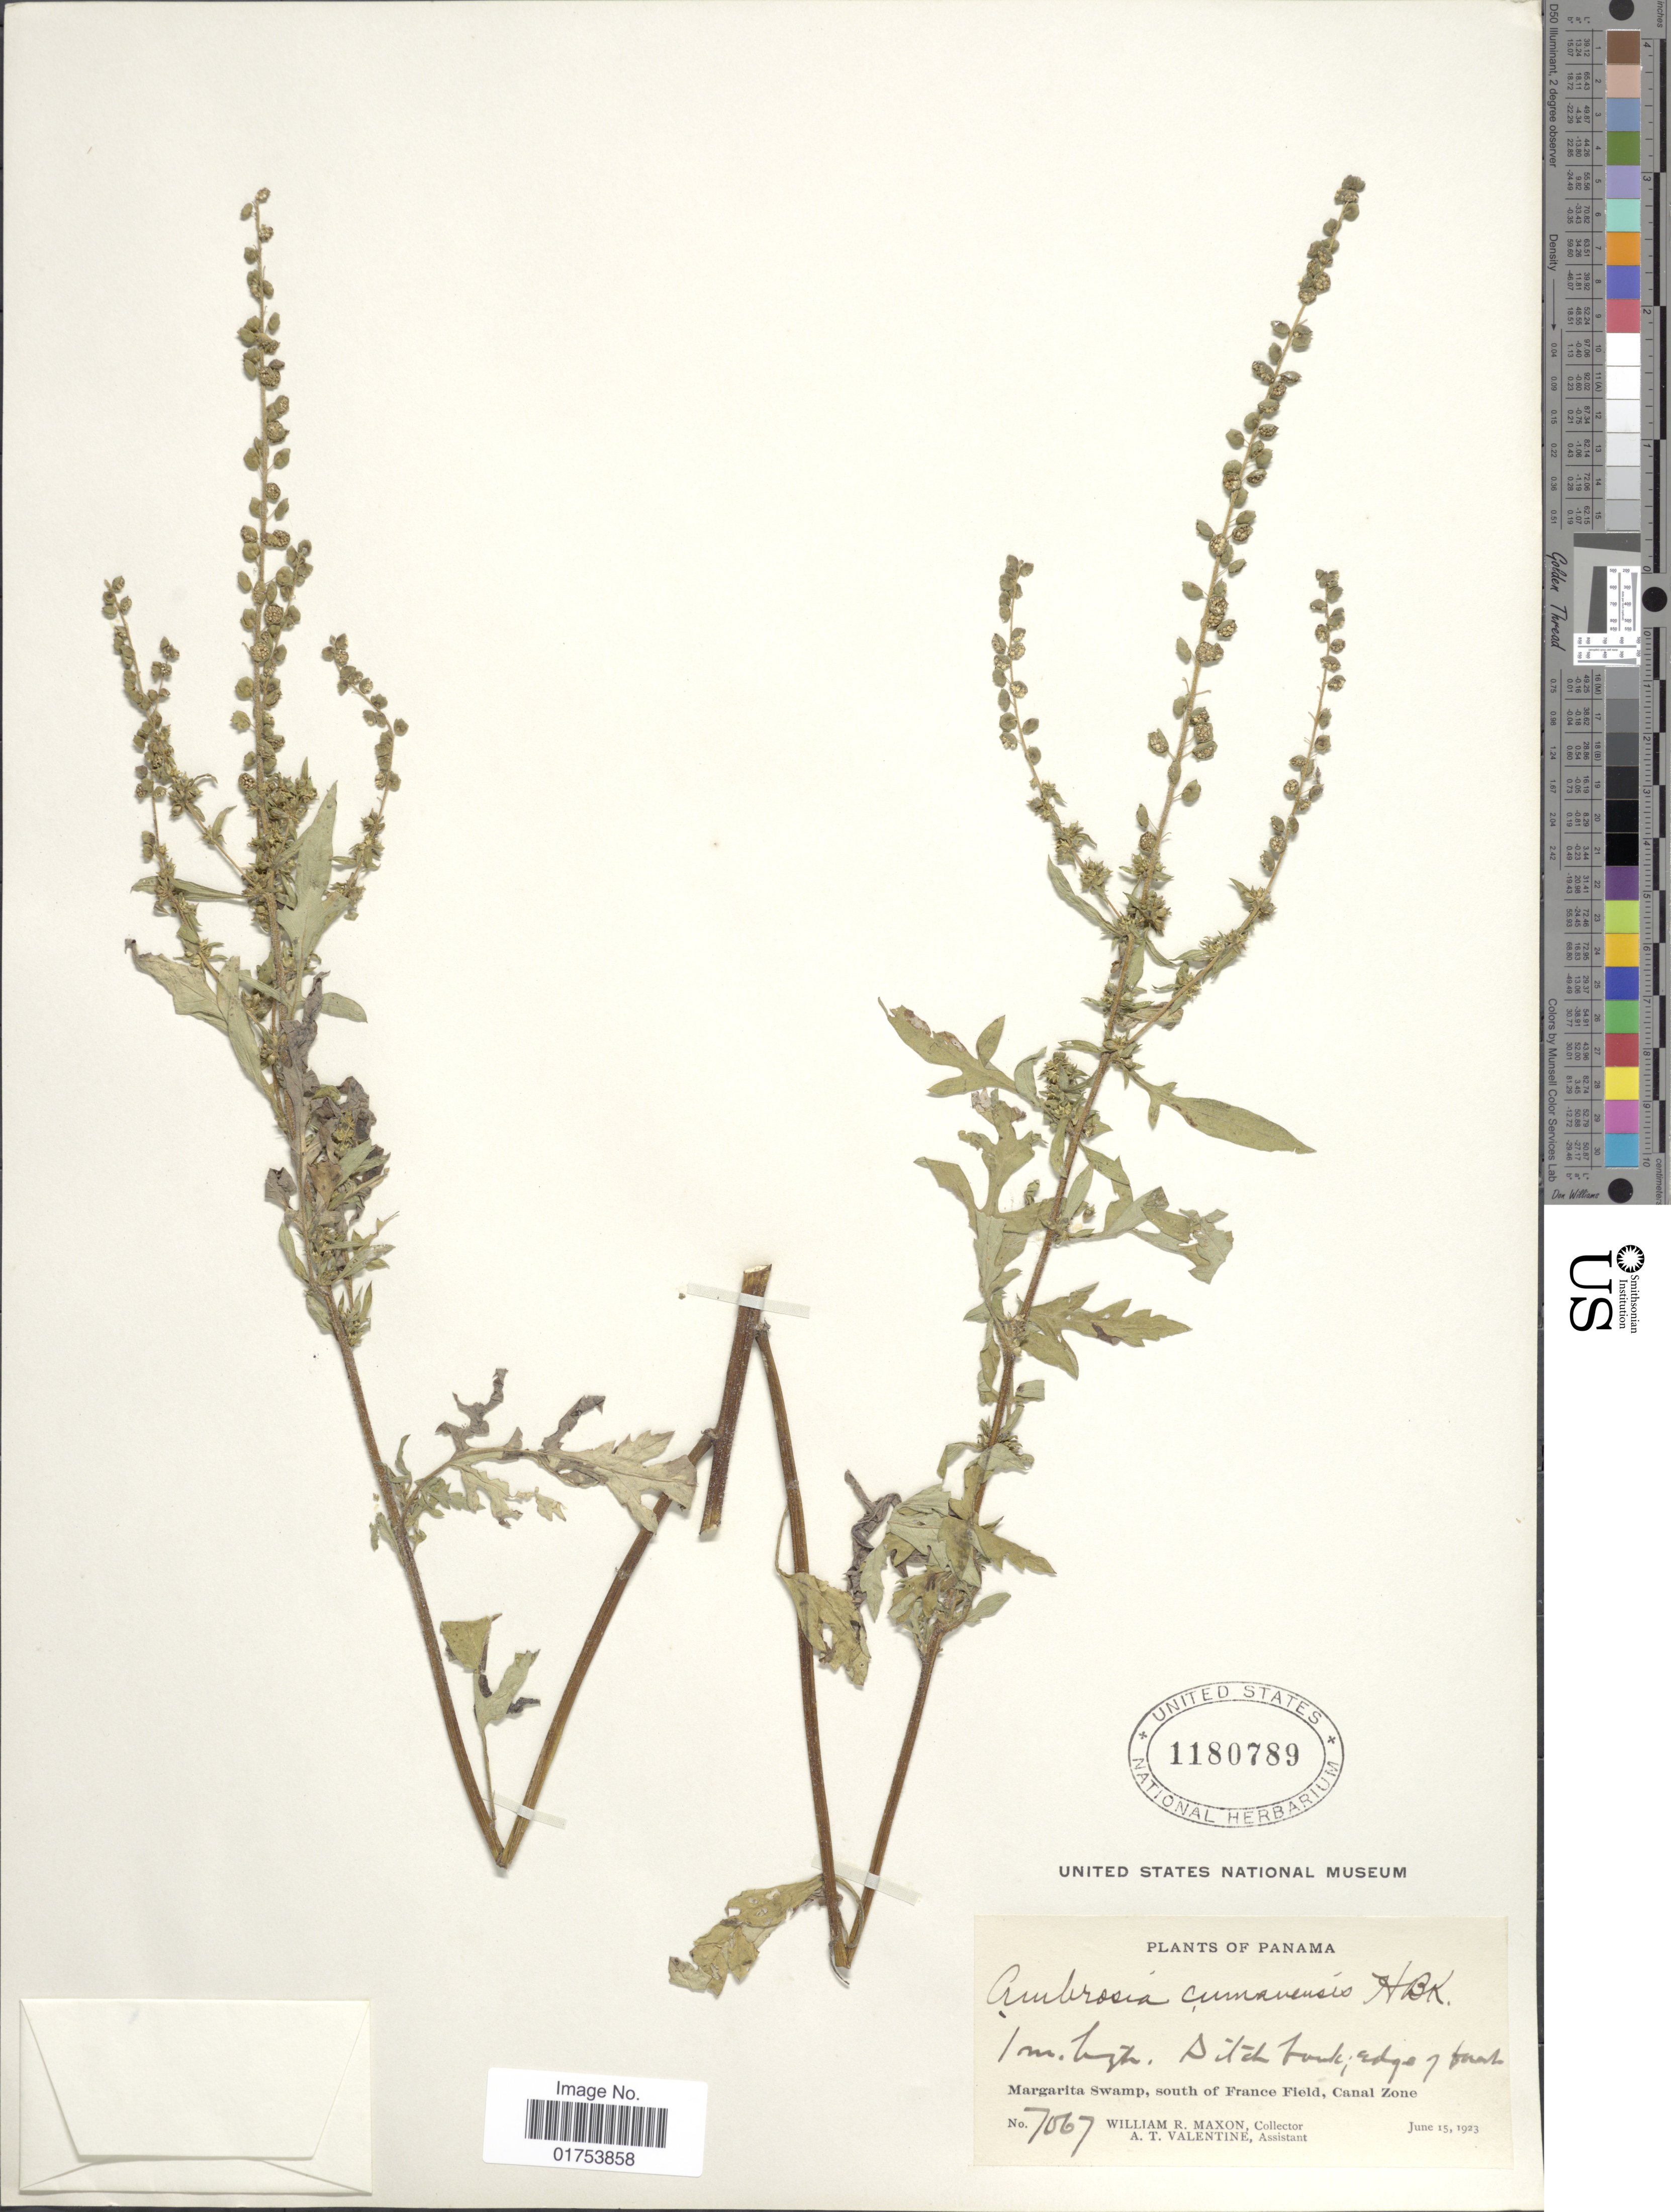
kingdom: Plantae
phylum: Tracheophyta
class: Magnoliopsida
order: Asterales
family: Asteraceae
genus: Ambrosia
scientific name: Ambrosia cumanensis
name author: Kunth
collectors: W. R. Maxon & A. Valentine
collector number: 7067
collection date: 1923-06-15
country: Panama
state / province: Colón / Panamá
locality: Margarita Swamp, south of France Field, Canal Zone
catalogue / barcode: US 1180789